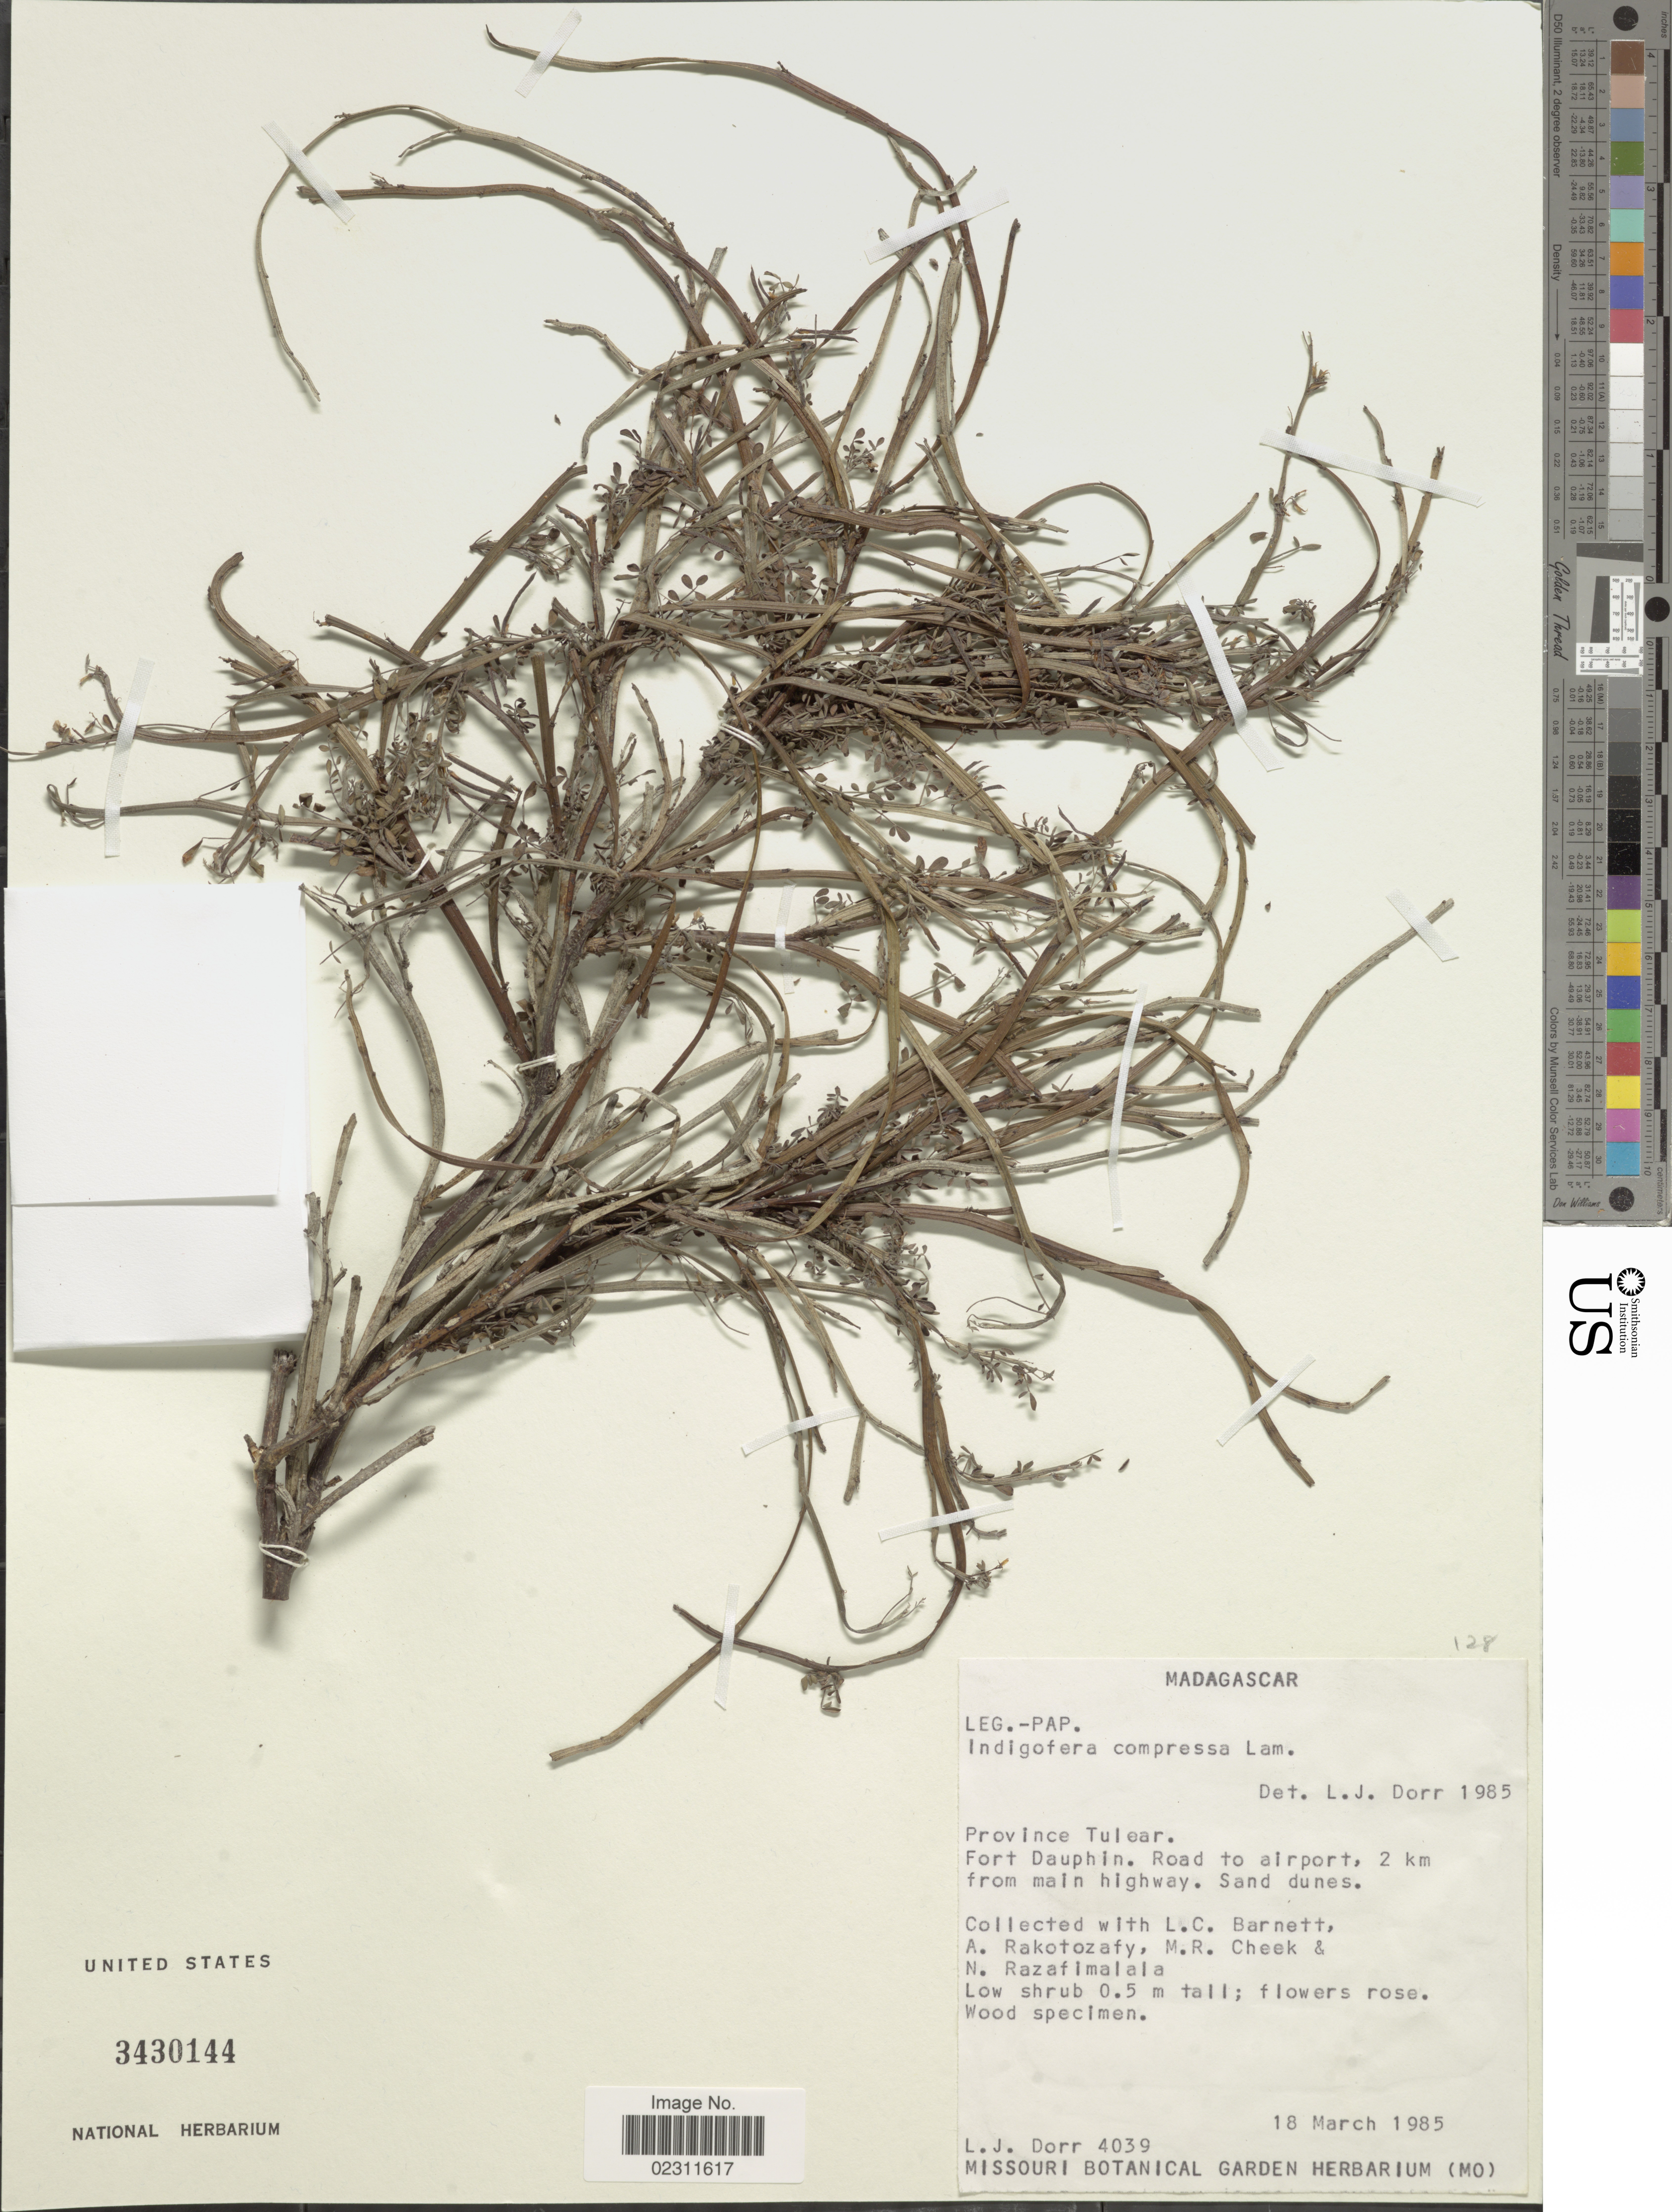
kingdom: Plantae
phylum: Tracheophyta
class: Magnoliopsida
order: Fabales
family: Fabaceae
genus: Indigofera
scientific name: Indigofera compressa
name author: Lam.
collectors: L. J. Dorr, L. C. Barnett, A. Rakotozafy, M. Cheek & N. Razafimalala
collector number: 4039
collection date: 1985-03-18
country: Madagascar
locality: Province Tulear, Fort Dauphin, road to airport, 2 km from main highway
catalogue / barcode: US 3430144